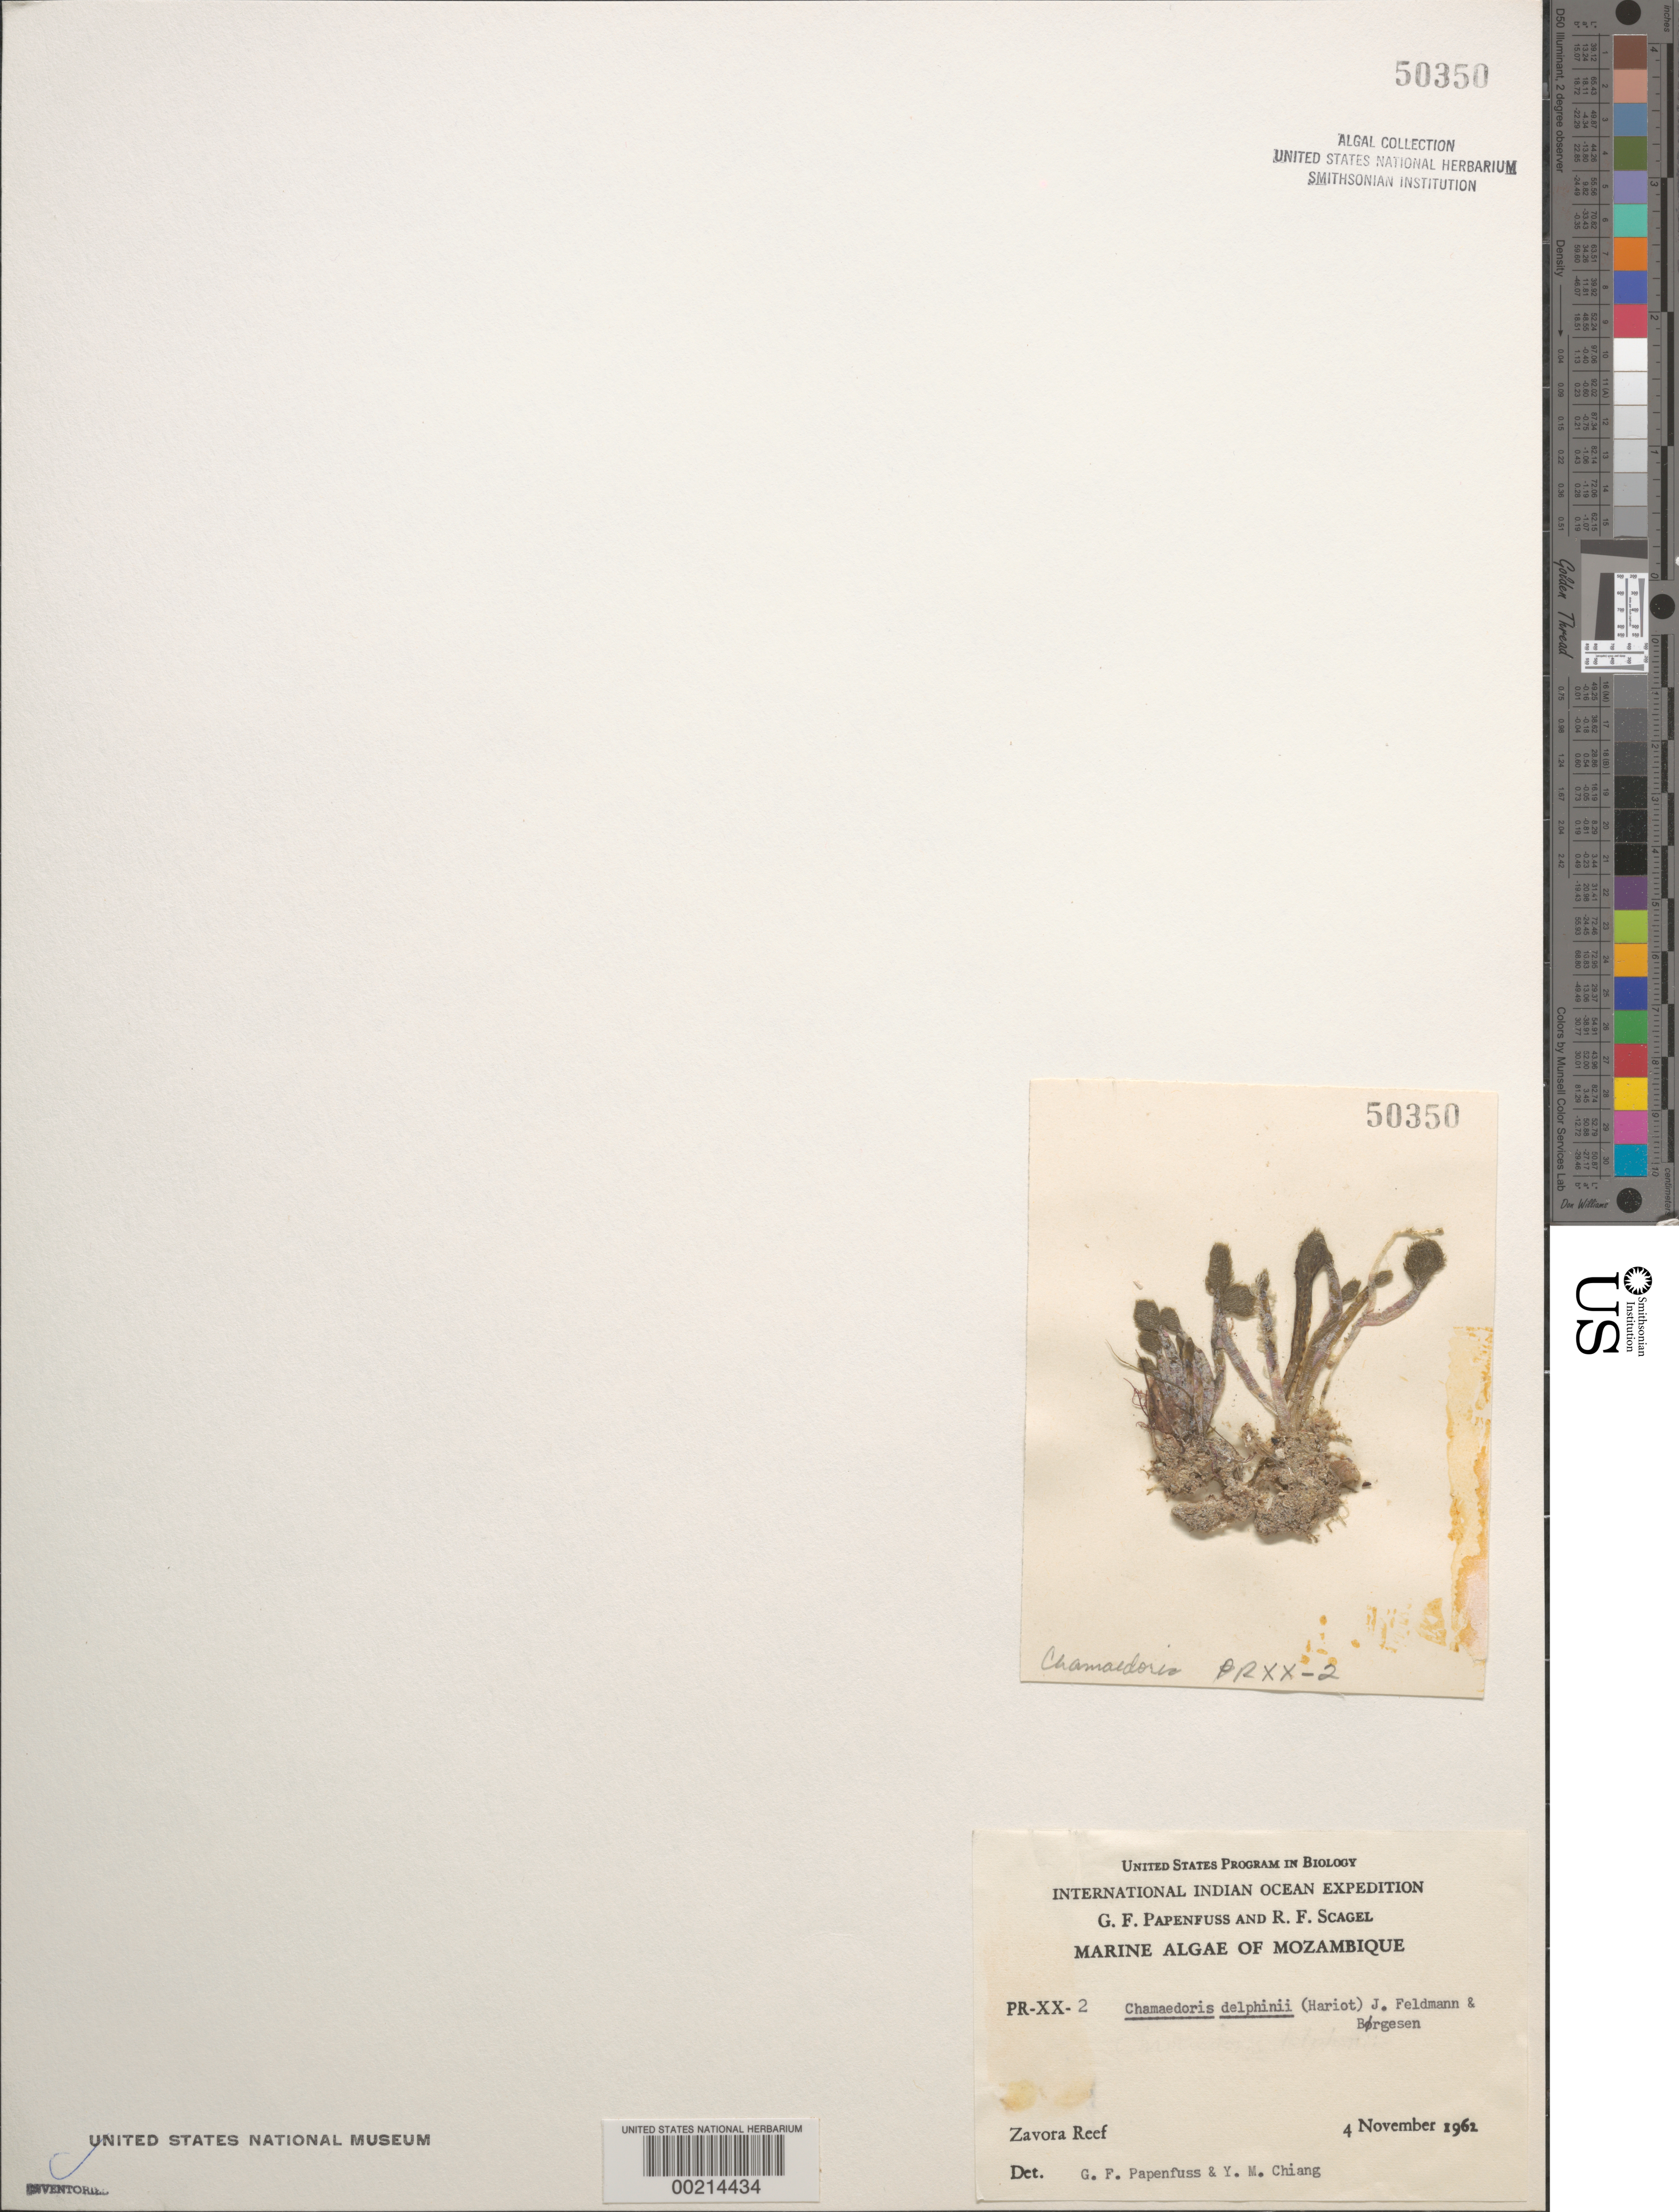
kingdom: Plantae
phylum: Chlorophyta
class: Ulvophyceae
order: Siphonocladales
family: Siphonocladaceae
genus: Chamaedoris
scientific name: Chamaedoris delphinii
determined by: Papenfuss, G. F.; Chiang, Y. M.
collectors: G. Papenfuss & R. F. Scagel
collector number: PR-XX-2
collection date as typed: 04 Nov 1962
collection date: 1962-11-04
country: Mozambique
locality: Zavora Reef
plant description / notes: International Indian Ocean Expedition, 1962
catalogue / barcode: US 50350